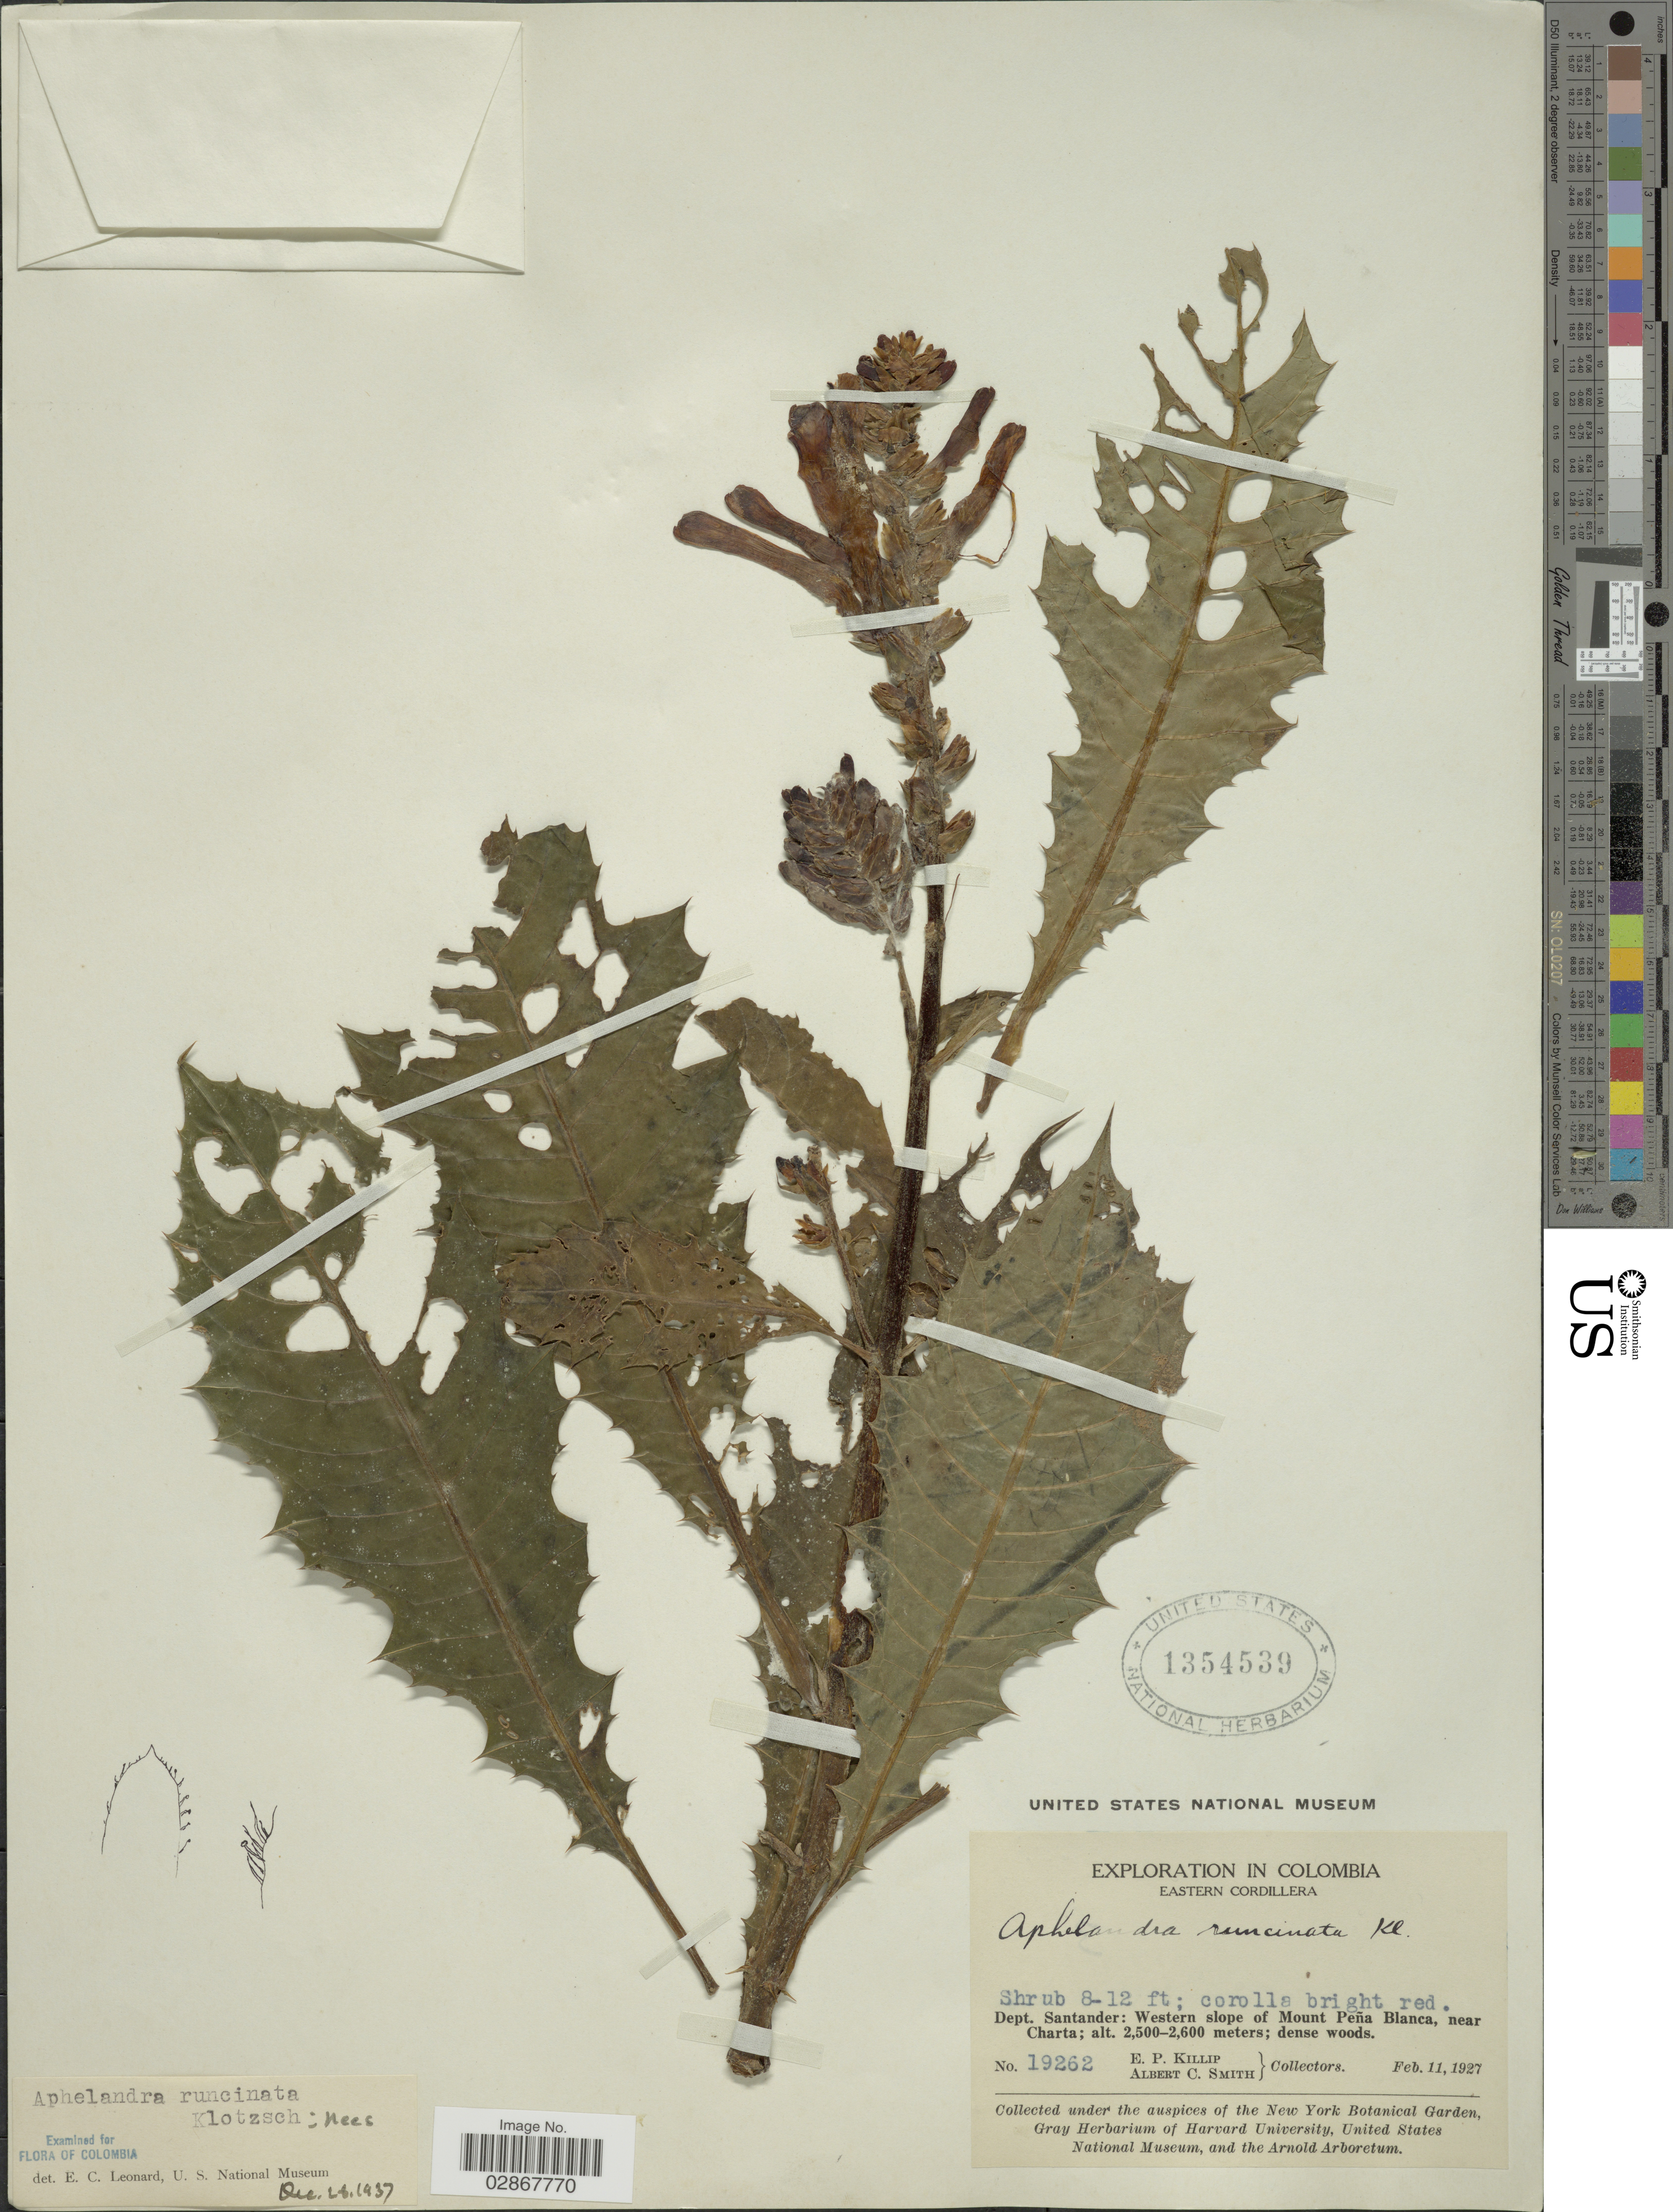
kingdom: Plantae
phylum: Tracheophyta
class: Magnoliopsida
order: Lamiales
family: Acanthaceae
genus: Aphelandra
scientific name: Aphelandra runcinata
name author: Klotzsch ex Nees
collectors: E. P. Killip & A. C. Smith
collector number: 19262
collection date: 1927-02-11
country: Colombia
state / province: Santander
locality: Eastern Cordillera. Dept. Santander: Western slope of Mount Penña Blanca, near Charta.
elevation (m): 2500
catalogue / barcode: US 1354539